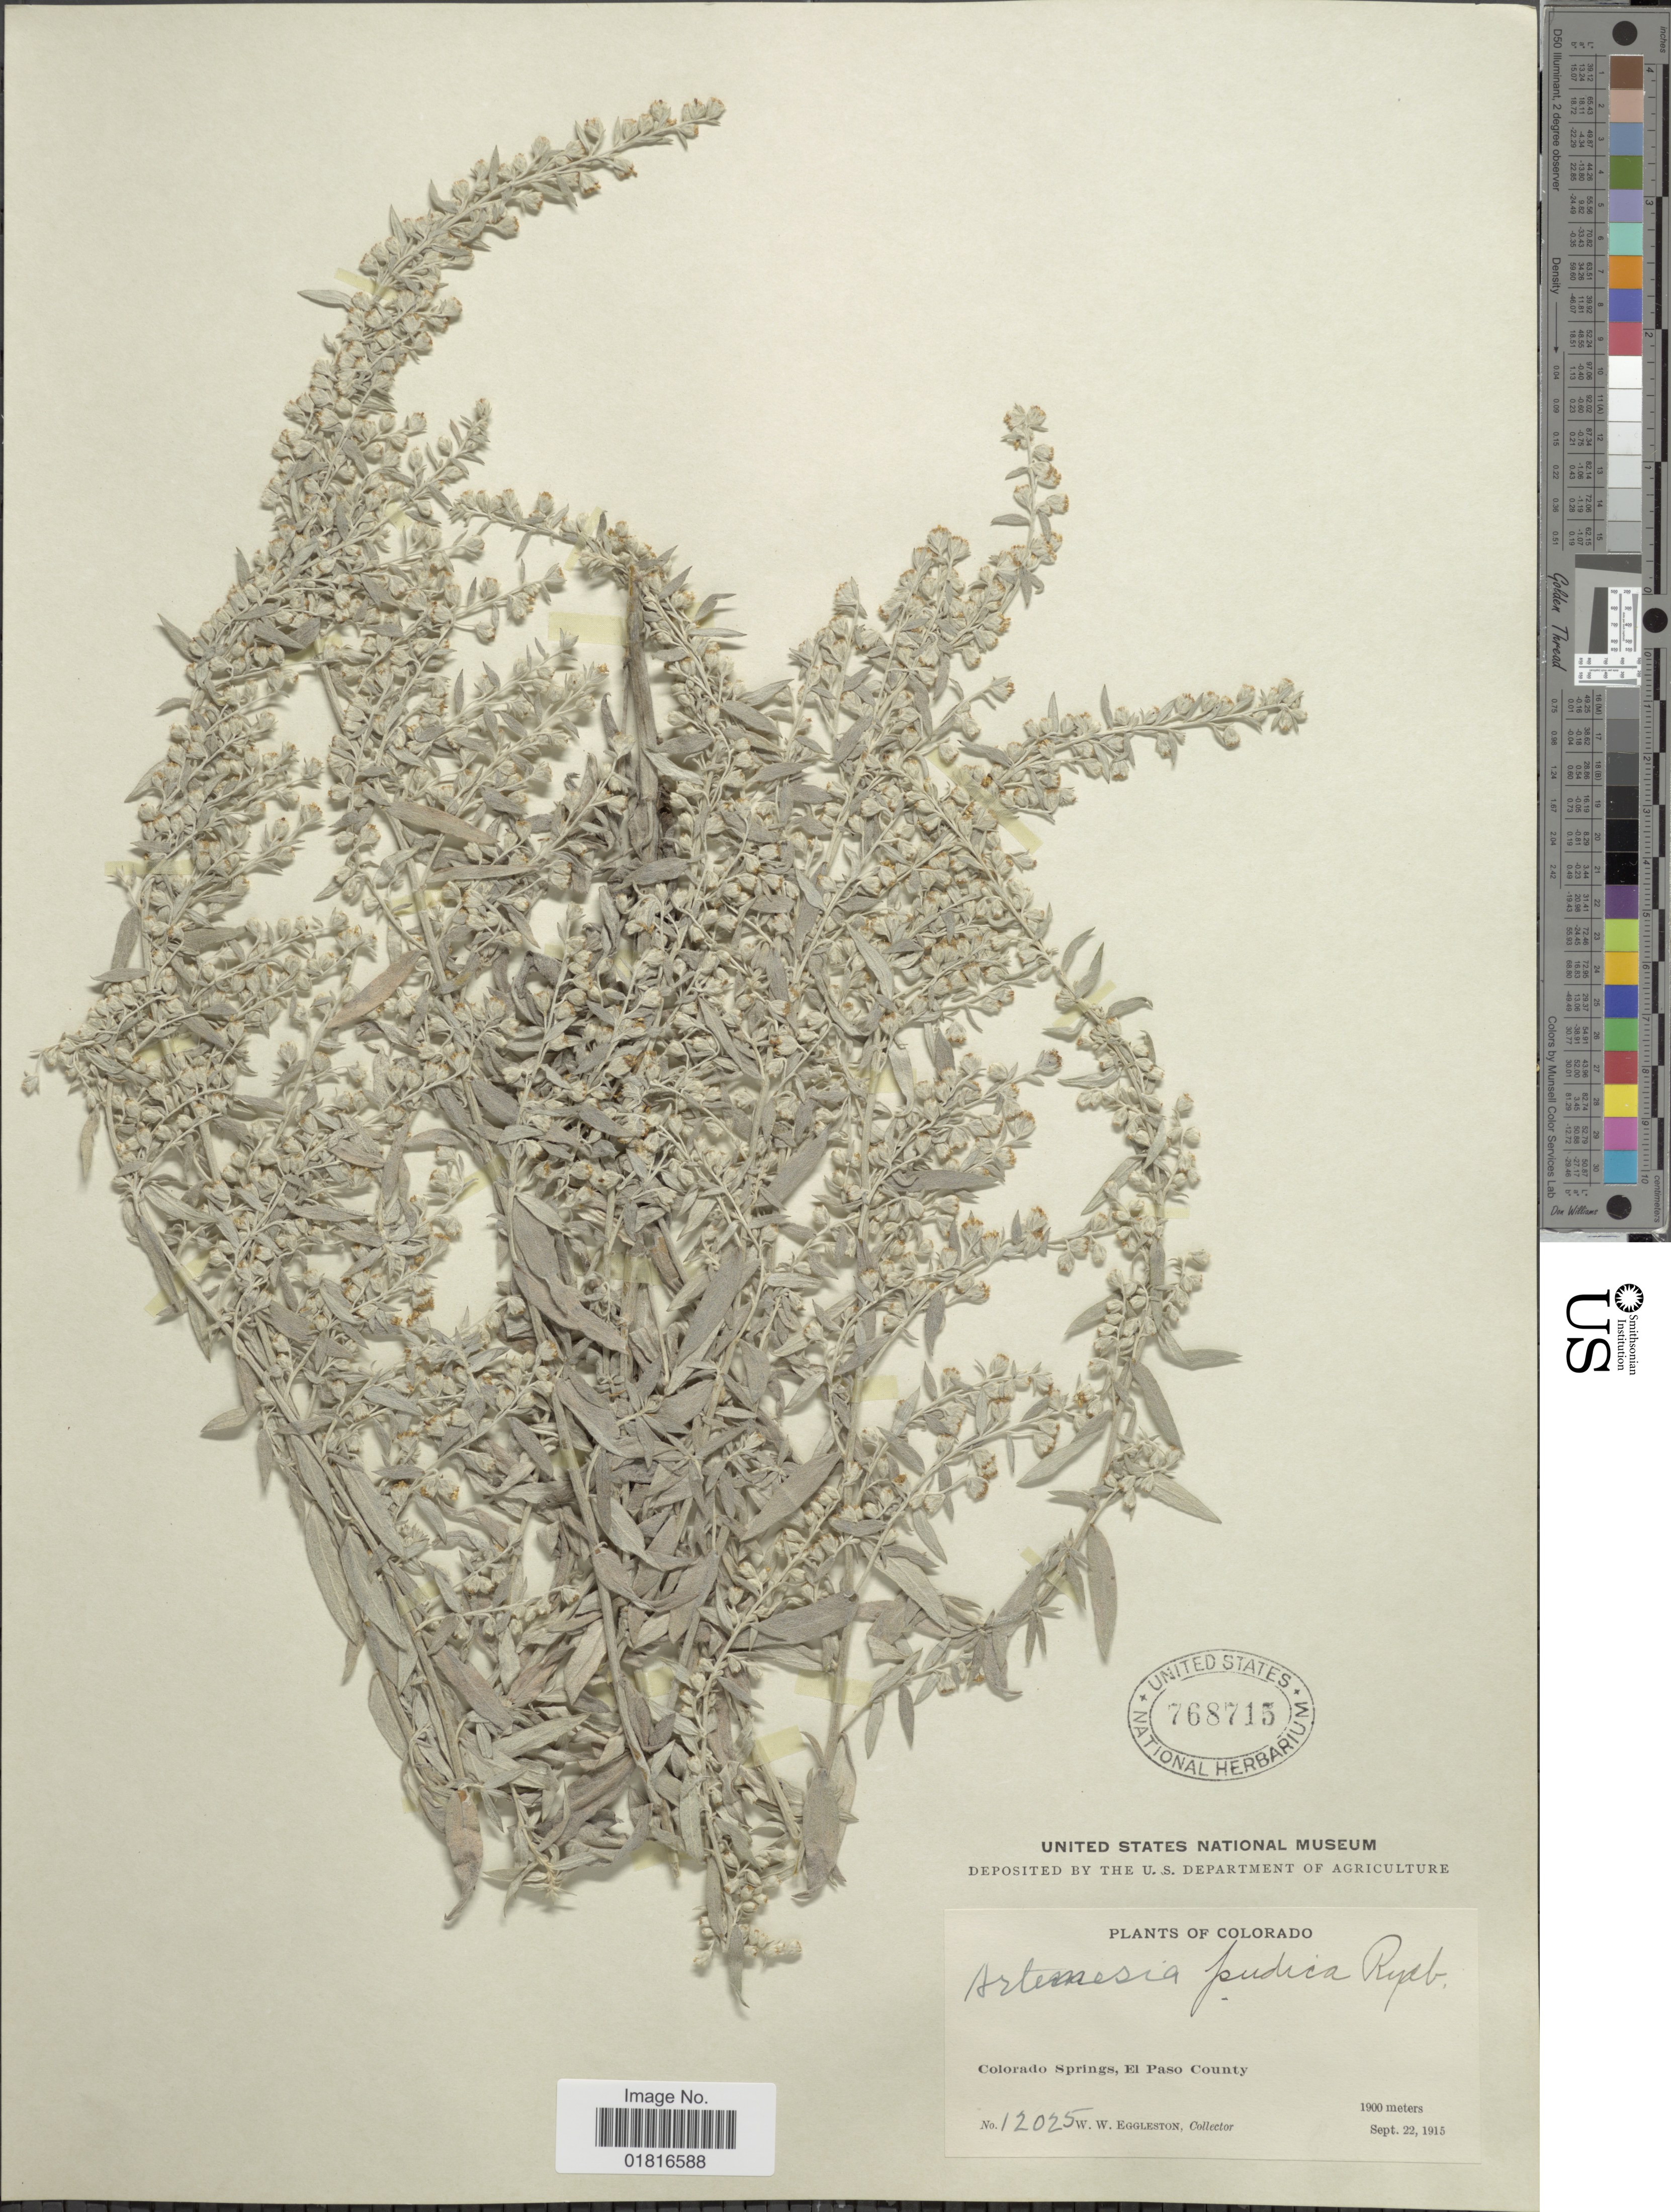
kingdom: Plantae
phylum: Tracheophyta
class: Magnoliopsida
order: Asterales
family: Asteraceae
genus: Artemisia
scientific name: Artemisia pudica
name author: Rydb.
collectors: W. W. Eggleston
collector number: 12025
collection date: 1915-09-22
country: United States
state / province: Colorado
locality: Colorado Springs, El Paso County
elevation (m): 1900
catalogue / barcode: US 768715